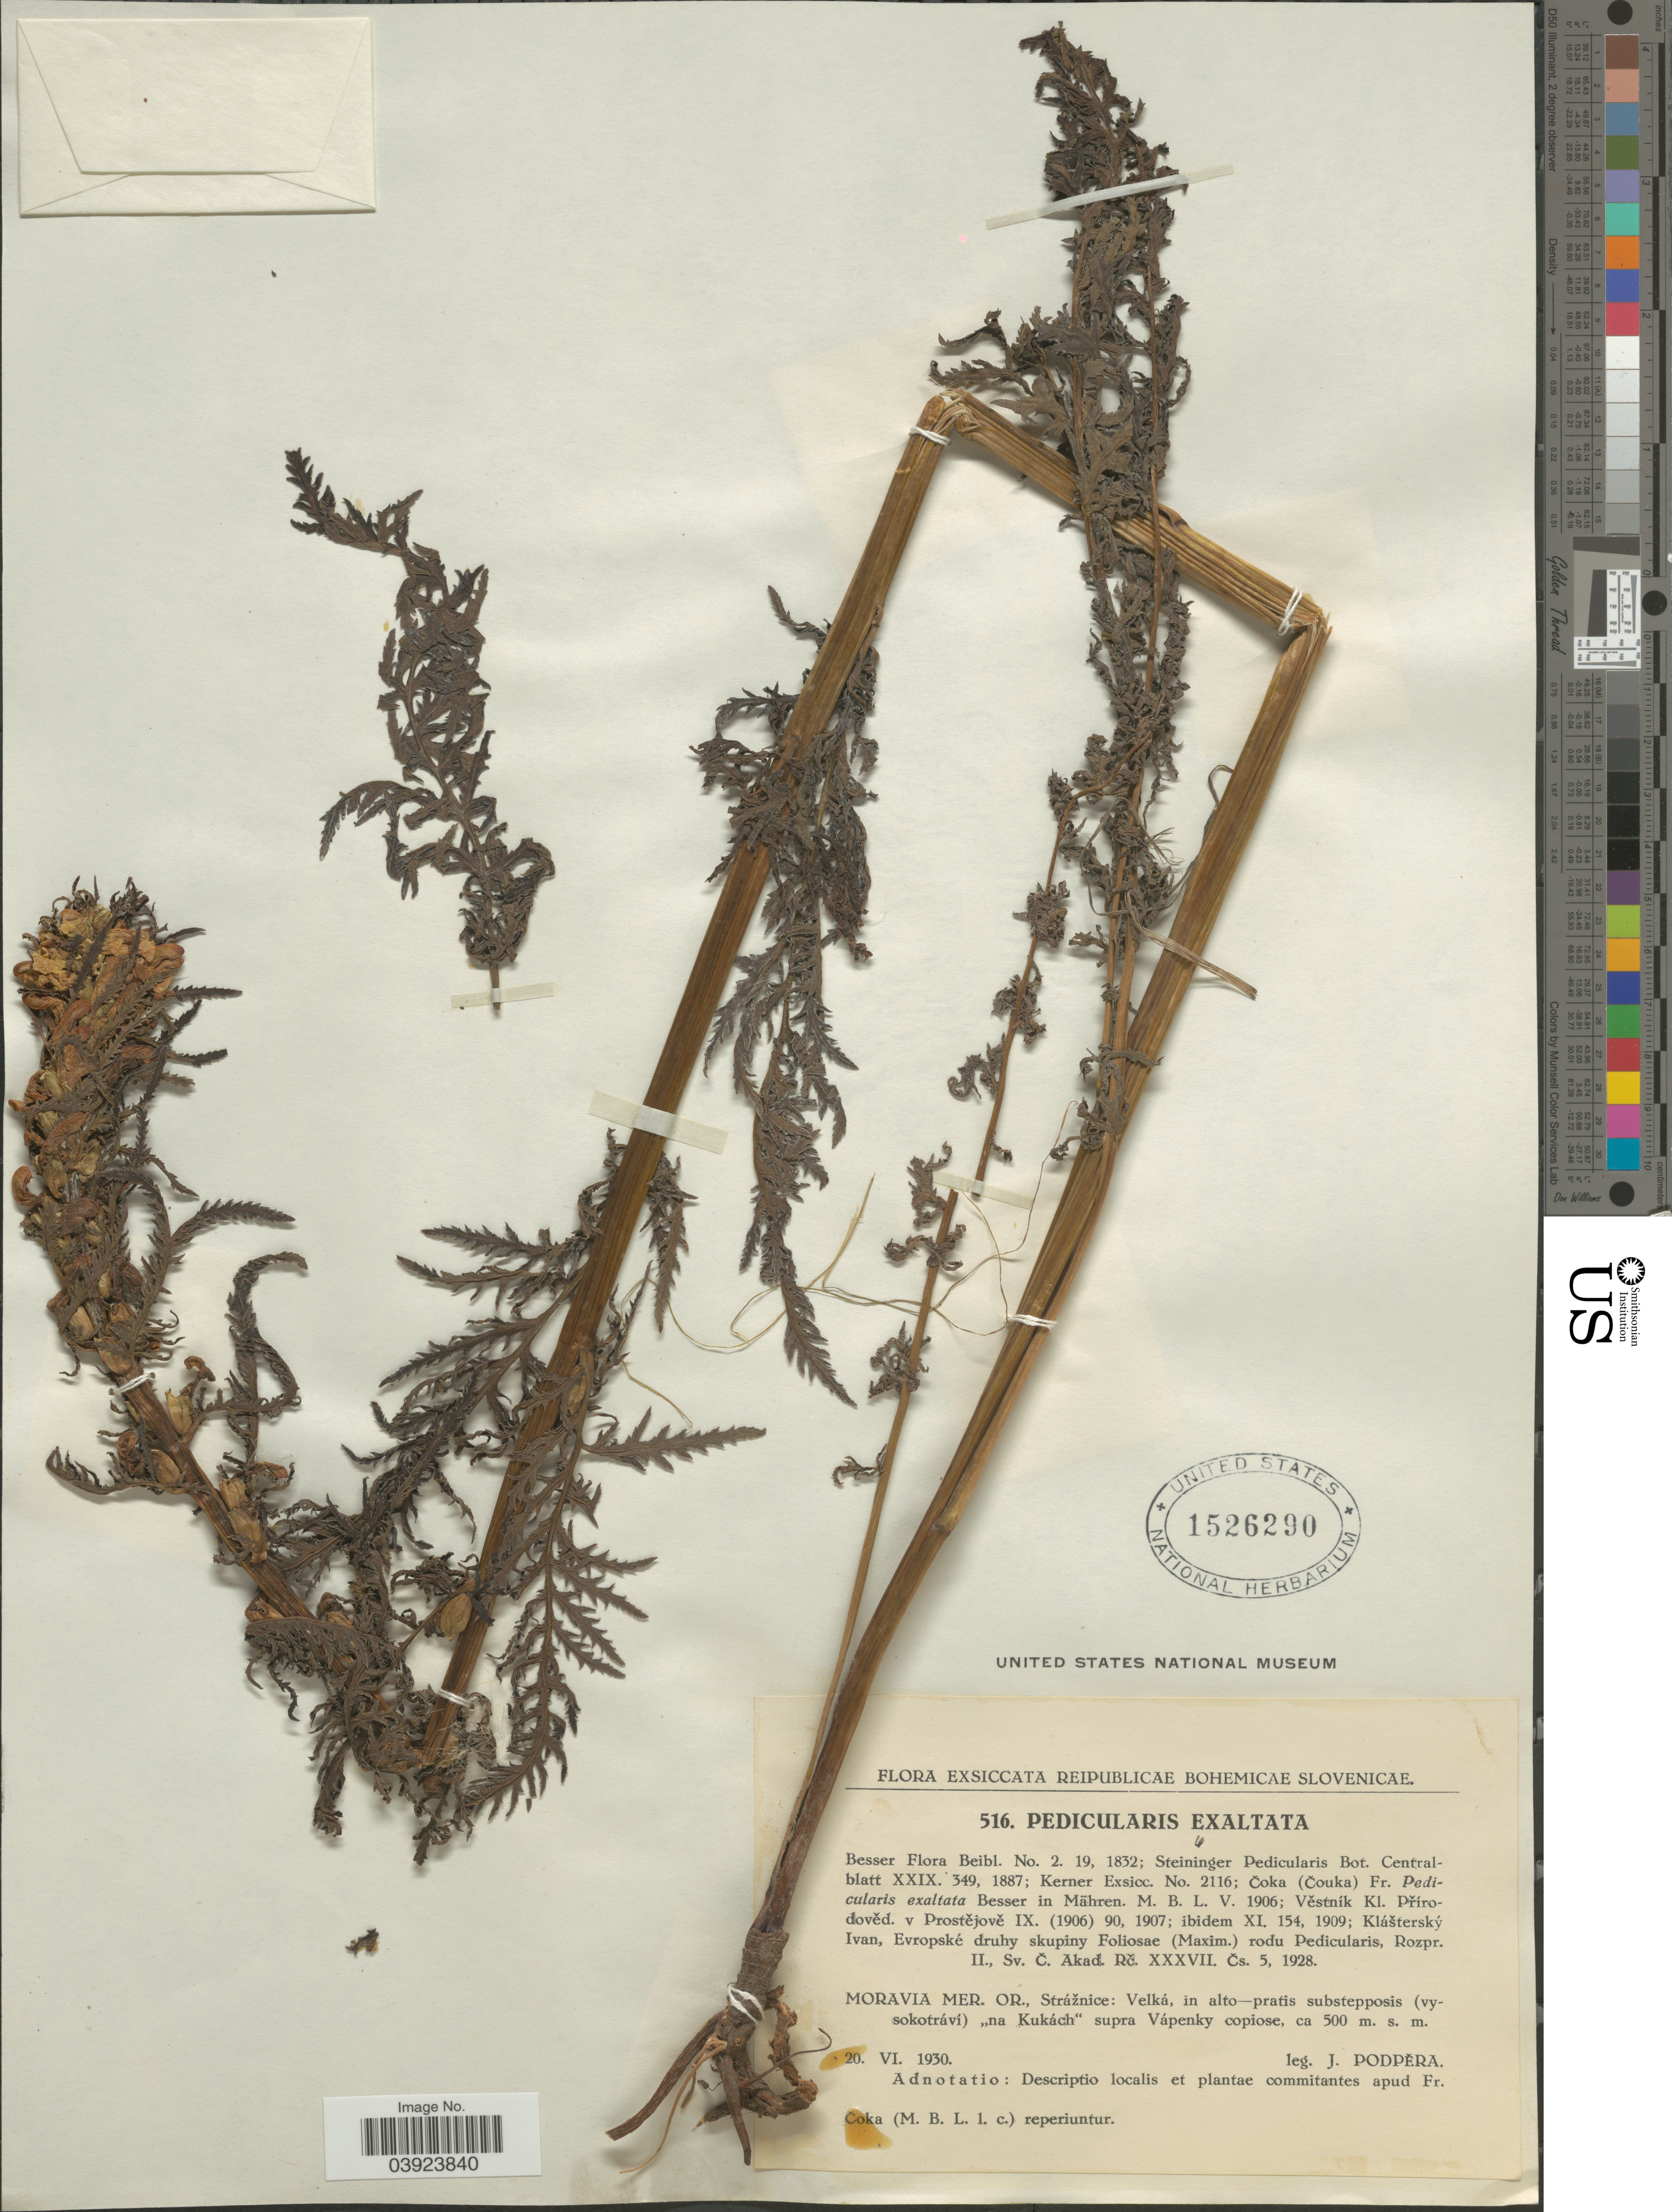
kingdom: Plantae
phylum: Tracheophyta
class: Magnoliopsida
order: Lamiales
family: Orobanchaceae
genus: Pedicularis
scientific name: Pedicularis exaltata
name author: Besser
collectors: J. Podpera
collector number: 516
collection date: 1930-06-20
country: Czechia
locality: Reipublicae Bohemicae Slovenicae. Moravia Mer. Or., Strážnice: Velká, in alto-pratis substepposis (vysokotráví) ,,na Kukách' supra Vápenky copiose.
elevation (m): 500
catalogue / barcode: US 1526290